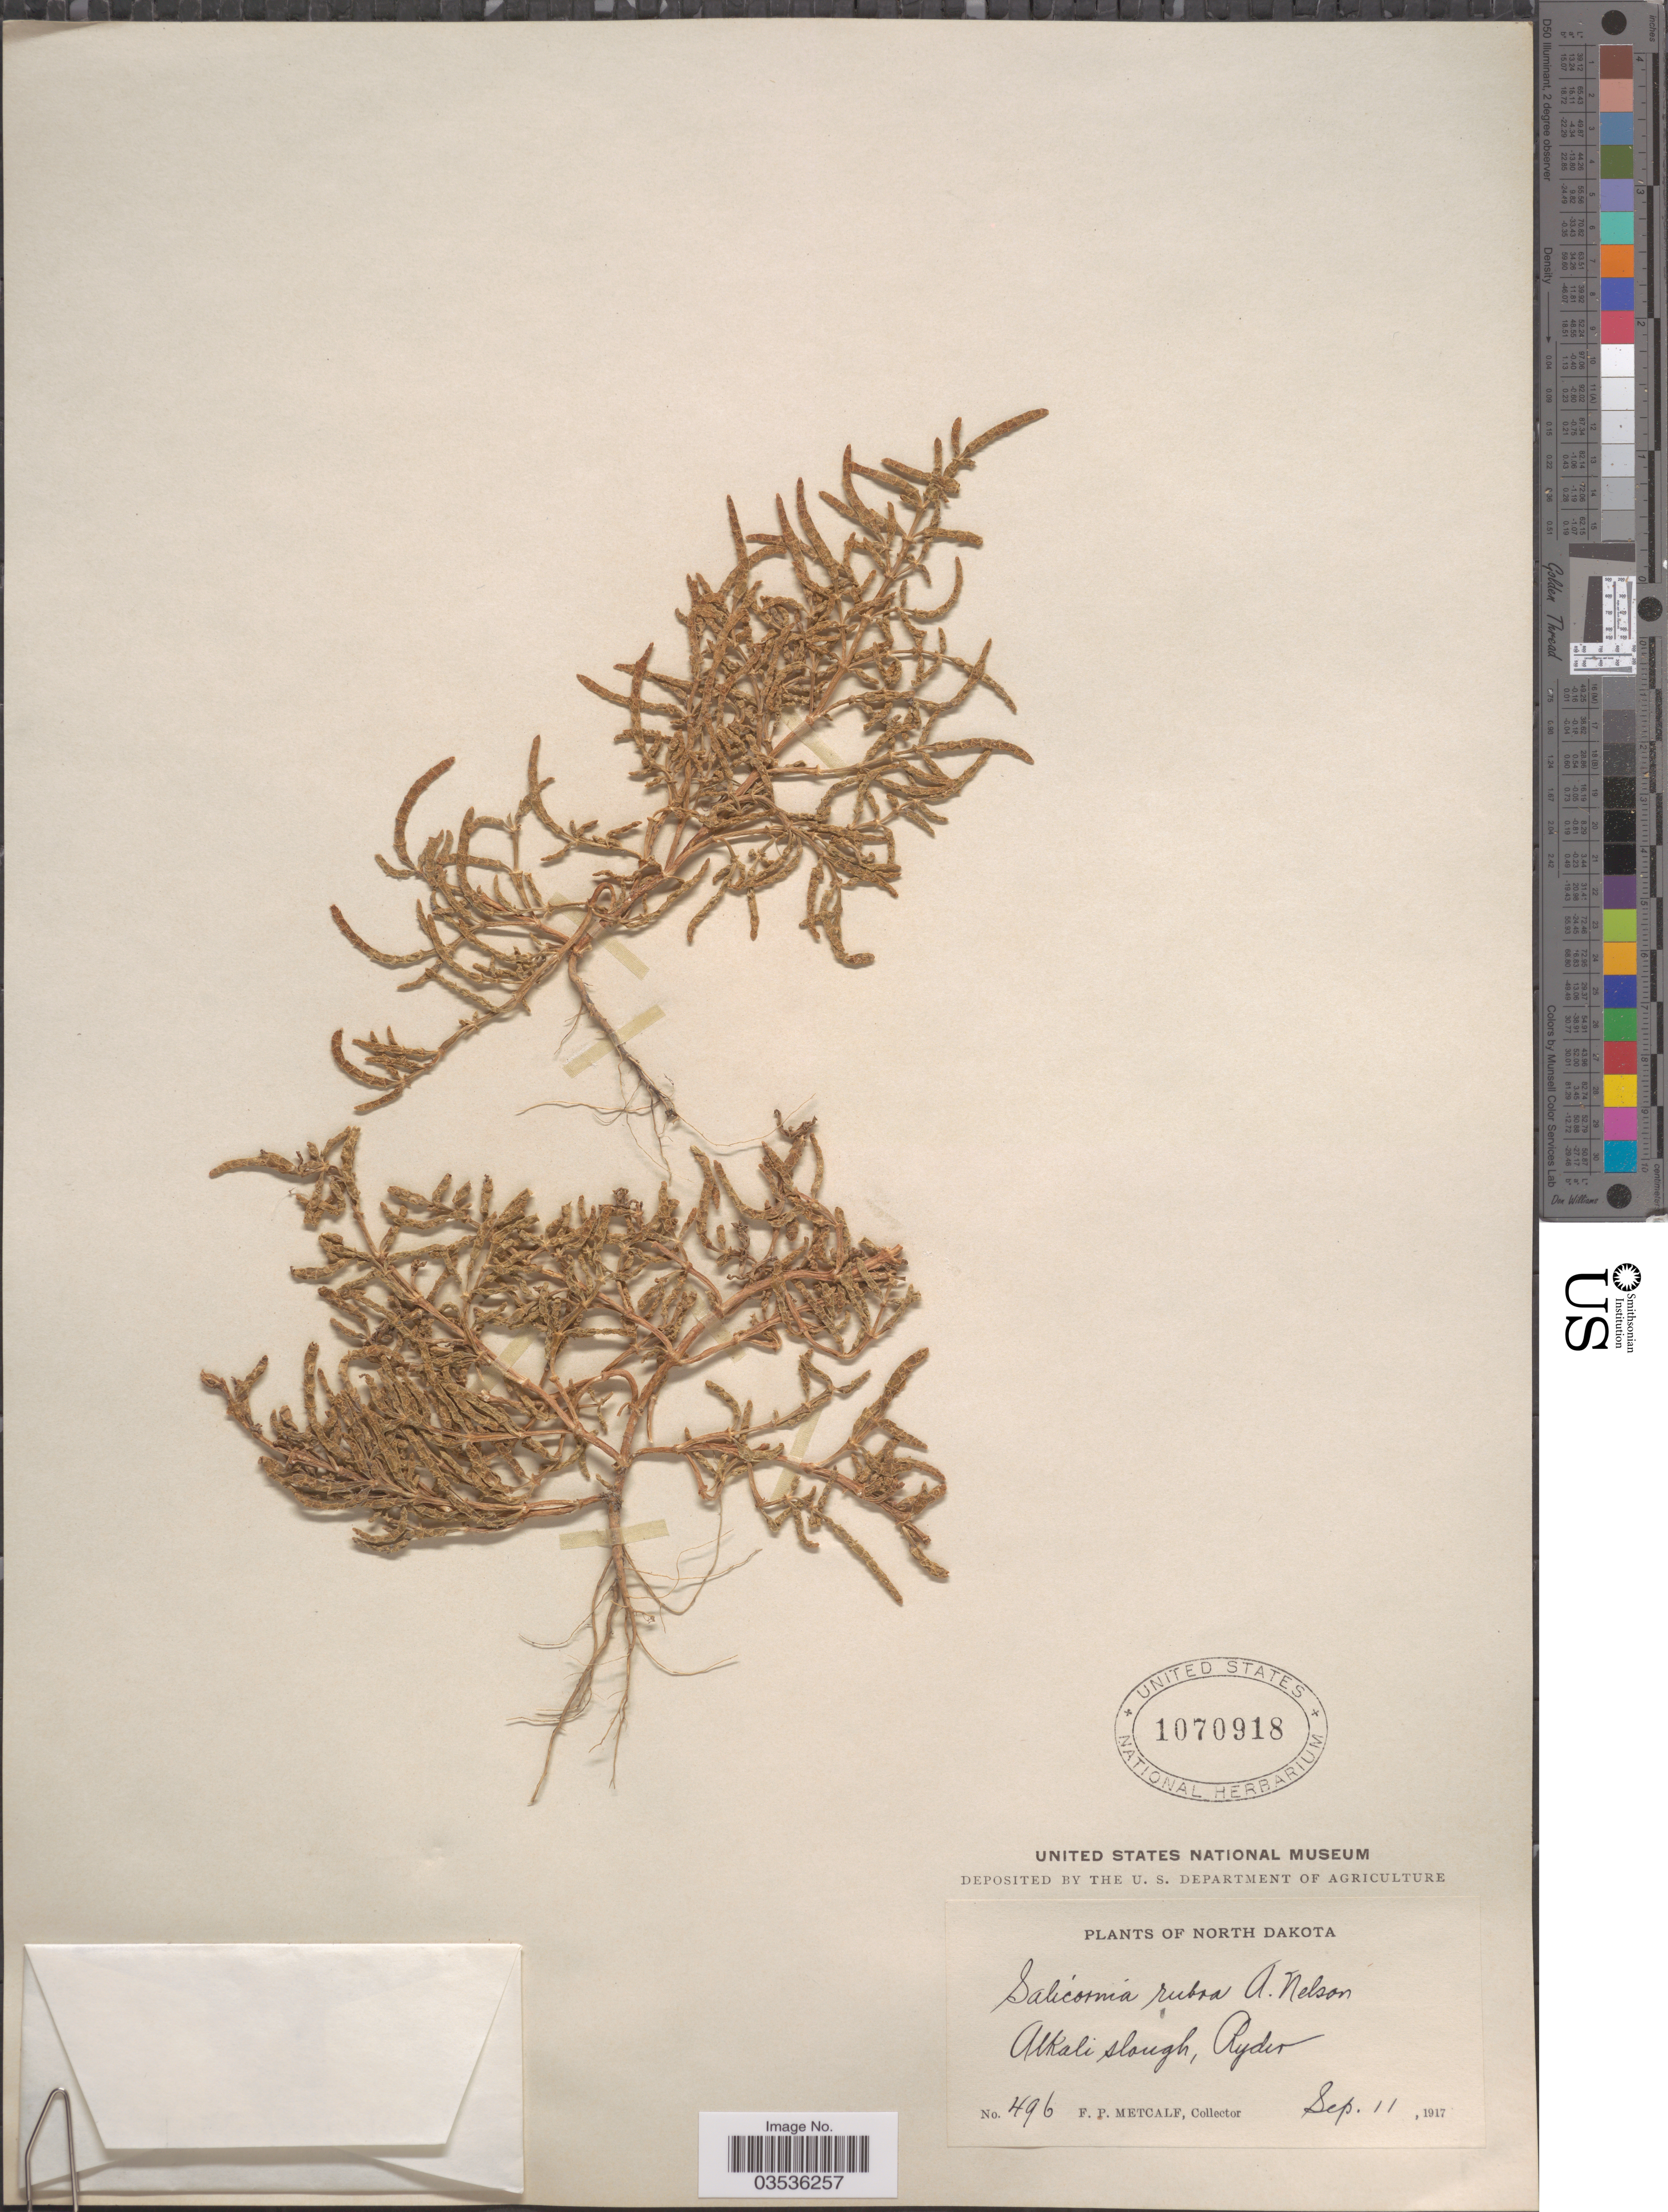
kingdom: Plantae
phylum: Tracheophyta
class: Magnoliopsida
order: Caryophyllales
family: Amaranthaceae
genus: Salicornia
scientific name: Salicornia rubra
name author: A. Nelson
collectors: F. Metcalf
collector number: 496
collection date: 1917-09-11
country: United States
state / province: North Dakota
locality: Alkali slough, Ryder.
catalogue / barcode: US 1070918